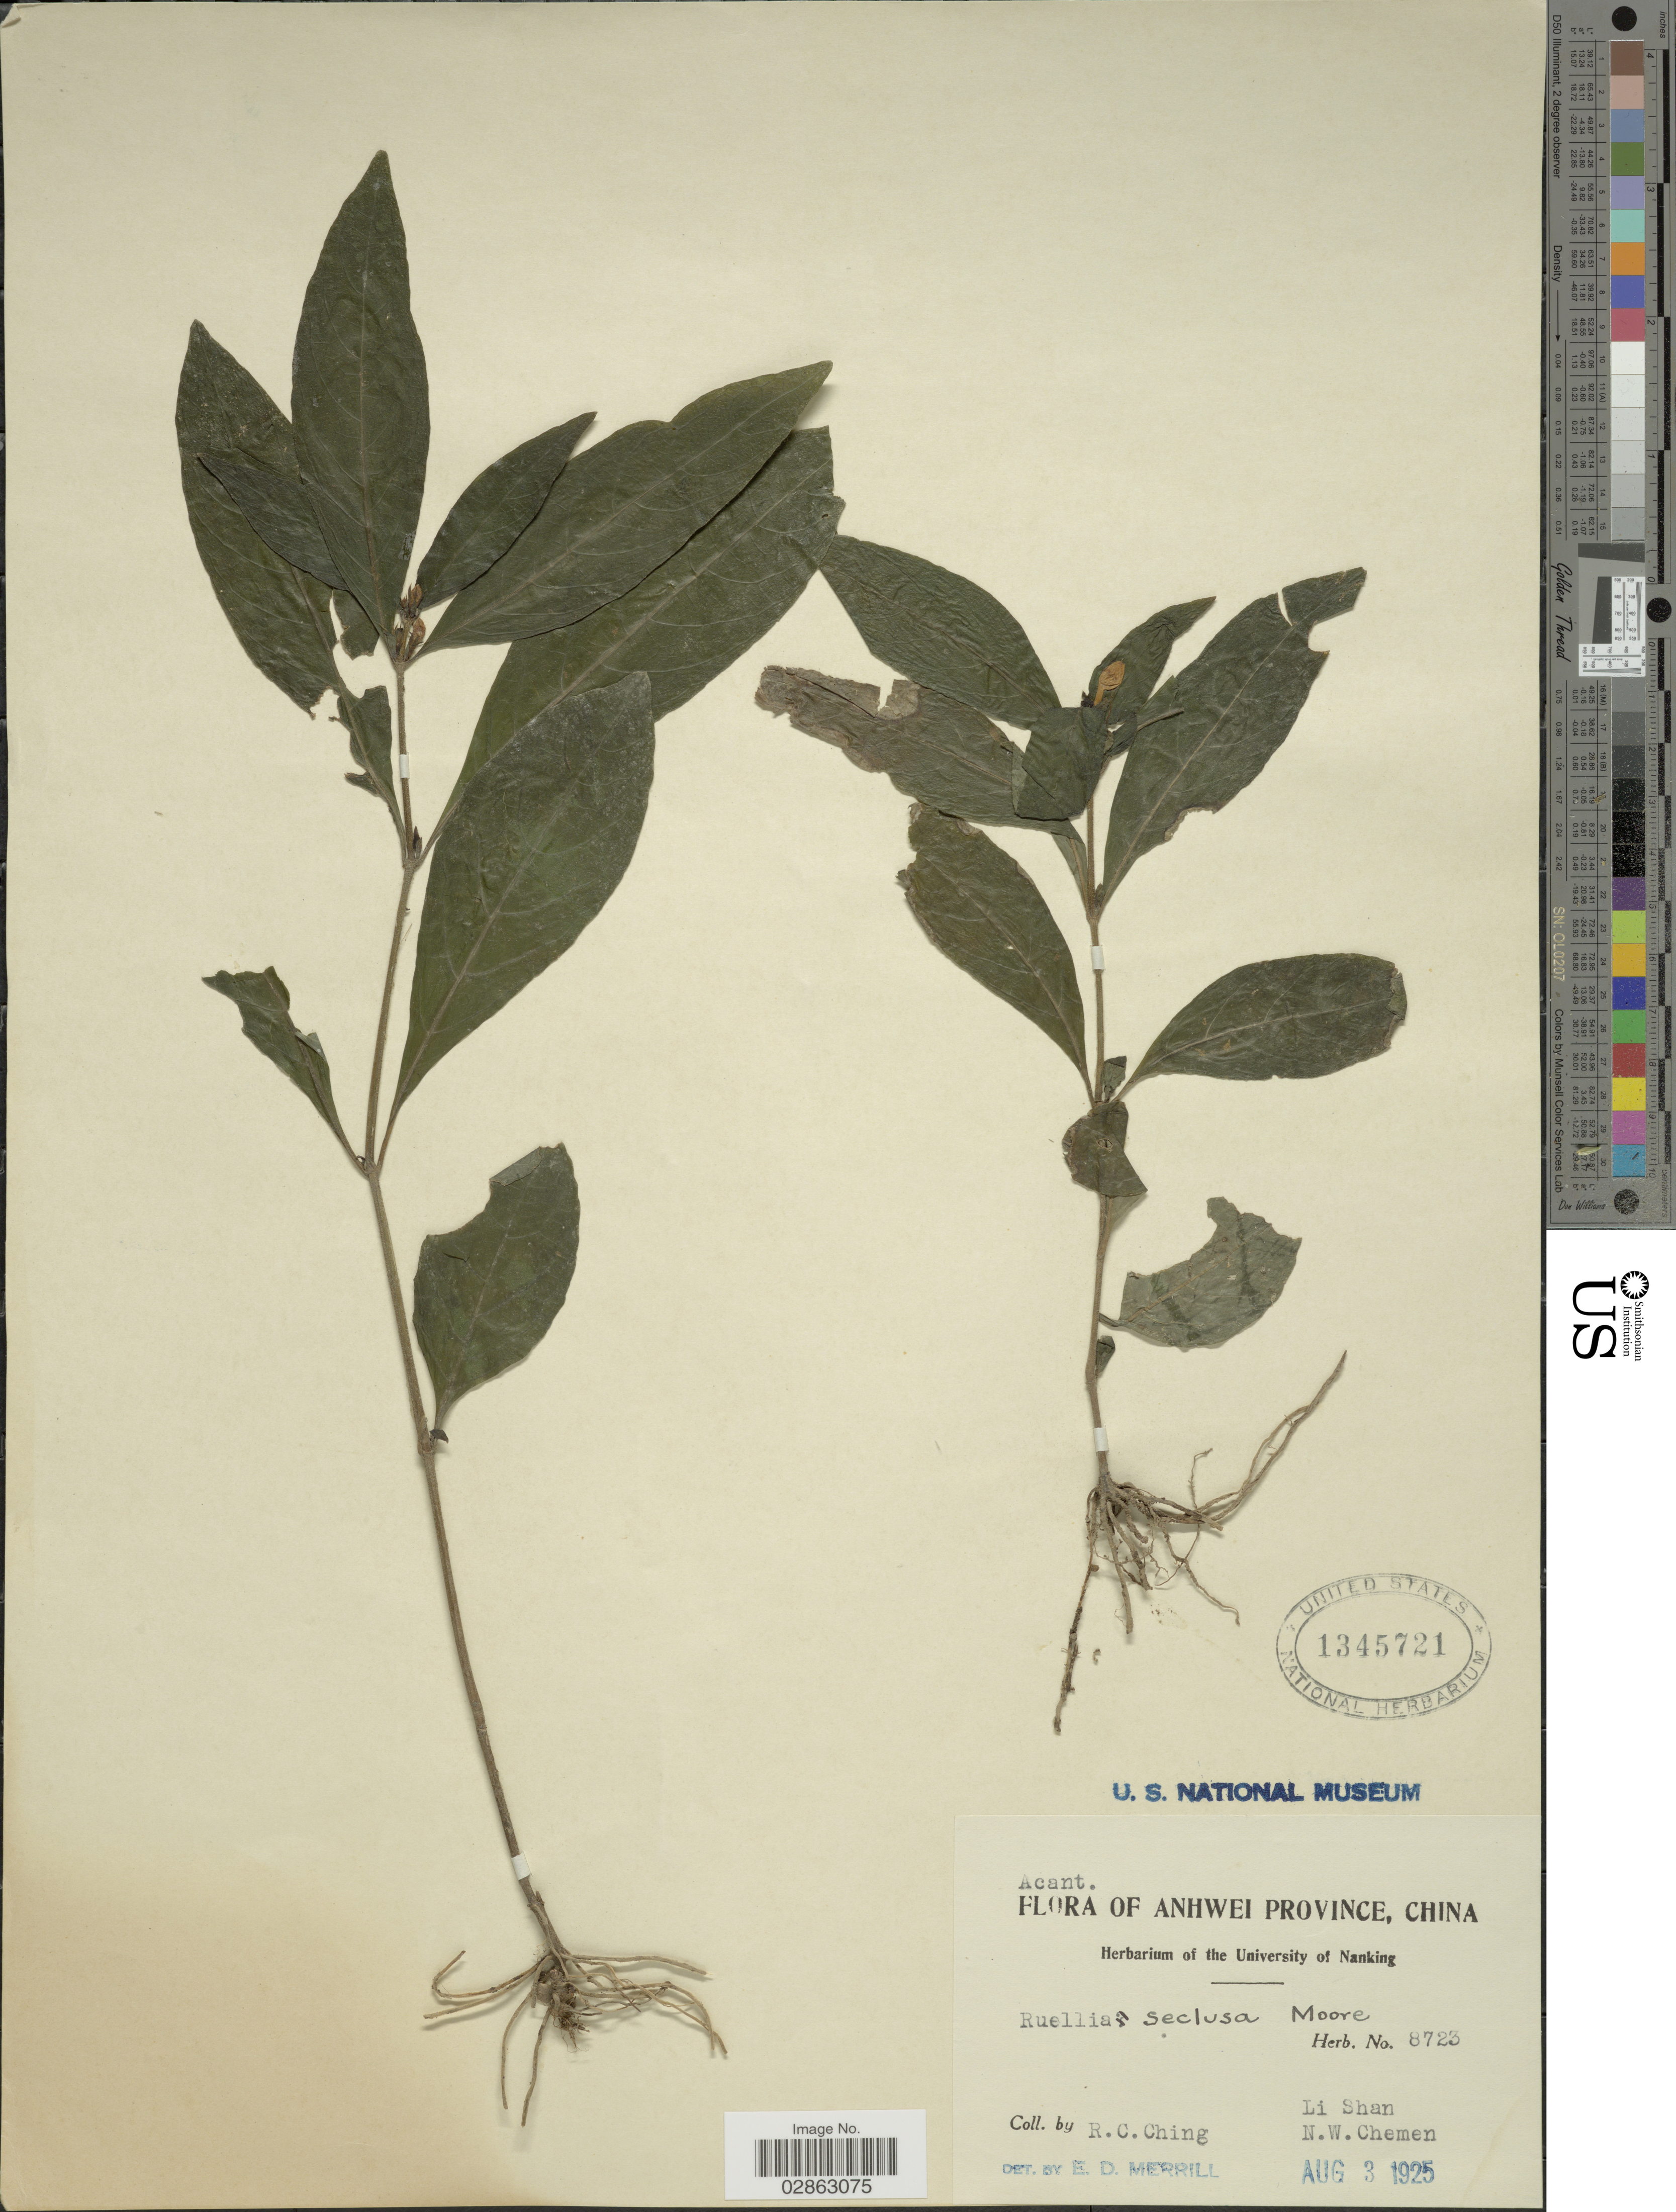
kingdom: Plantae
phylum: Tracheophyta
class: Magnoliopsida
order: Lamiales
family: Acanthaceae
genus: Ruellia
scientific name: Ruellia seclusa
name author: S. Moore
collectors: R. C. Ching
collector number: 8723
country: China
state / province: Anhui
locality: Anhwei Province. Li Shan. N.W. Chemen.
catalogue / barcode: US 1345721